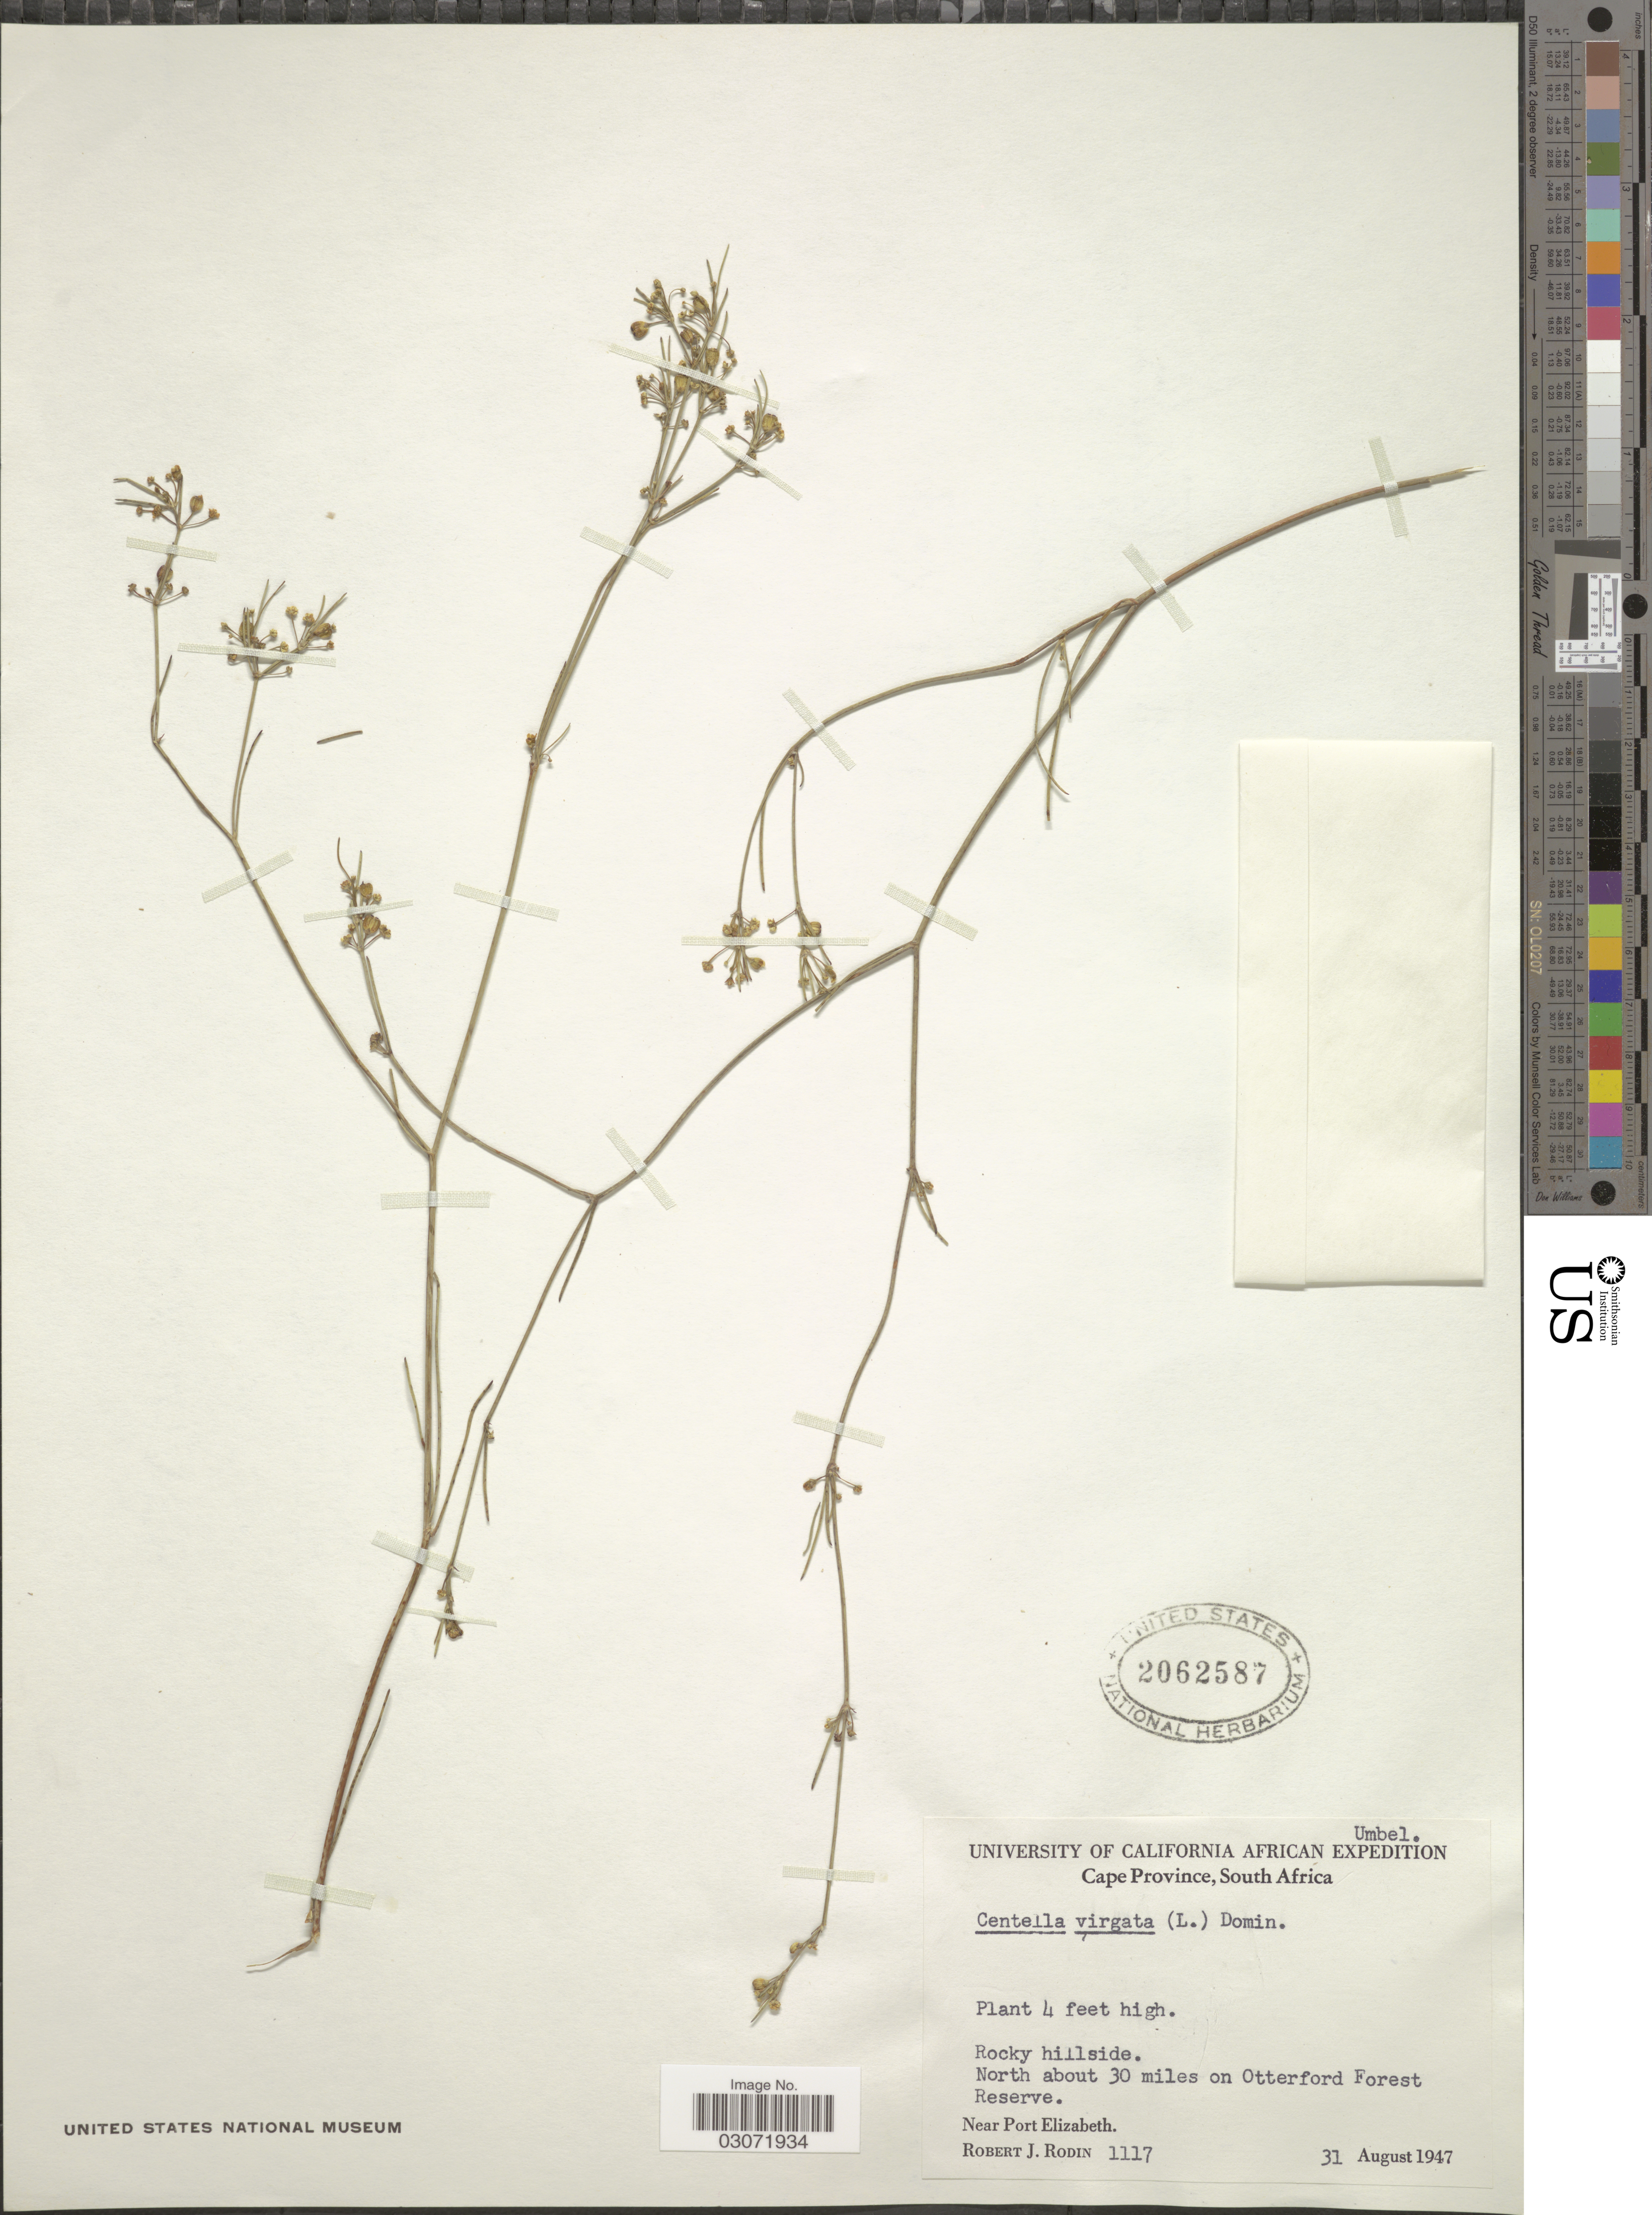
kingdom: Plantae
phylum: Tracheophyta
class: Magnoliopsida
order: Apiales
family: Apiaceae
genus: Centella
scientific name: Centella virgata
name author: (L. f.) Drude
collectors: R. J. Rodin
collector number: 1117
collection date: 1947-08-31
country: South Africa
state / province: Eastern Cape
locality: North about 30 miles on Otterford Forest Reserve. Near Port Elizabeth.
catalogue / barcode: US 2062587